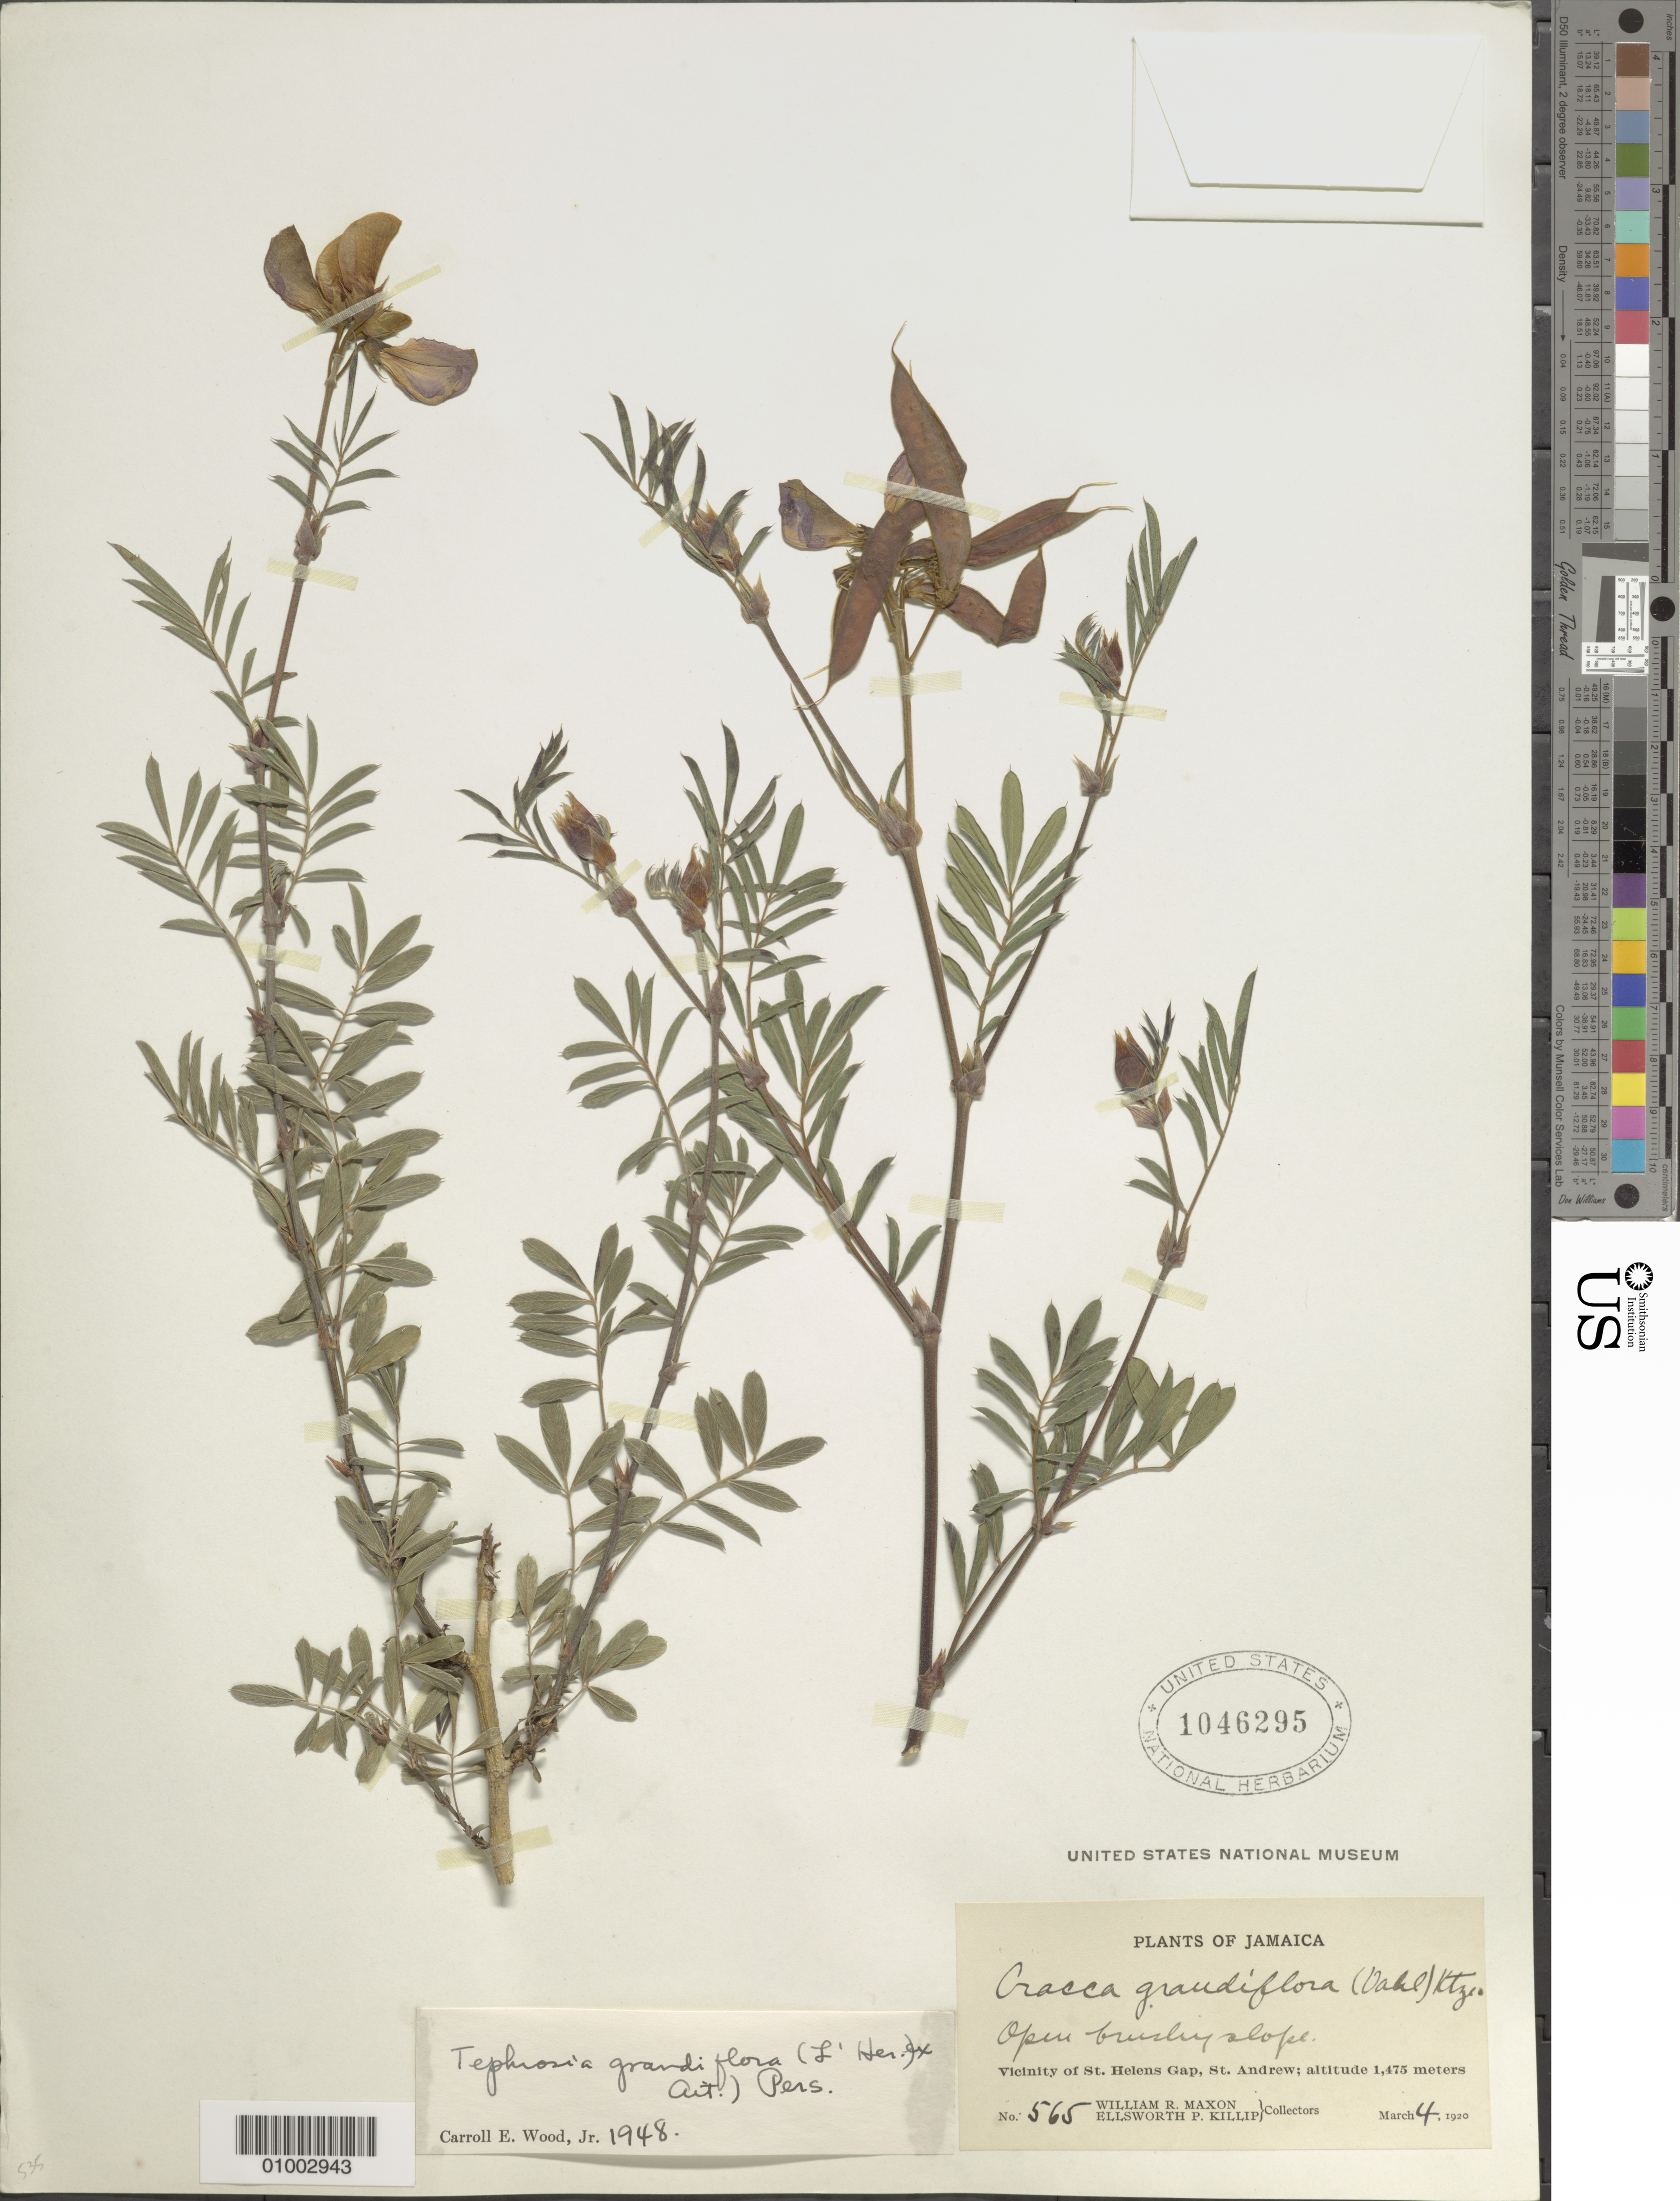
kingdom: Plantae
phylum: Tracheophyta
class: Magnoliopsida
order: Fabales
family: Fabaceae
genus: Tephrosia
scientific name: Tephrosia grandiflora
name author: (Vahl) Pers.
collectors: W. R. Maxon & E. P. Killip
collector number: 565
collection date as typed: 04 Mar 1920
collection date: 1920-03-04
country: Jamaica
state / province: Saint Andrew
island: Jamaica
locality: Open barley slope,Vicinity of St Helens Gap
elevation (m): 1475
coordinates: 0 N, 0 E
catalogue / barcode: US 1046295